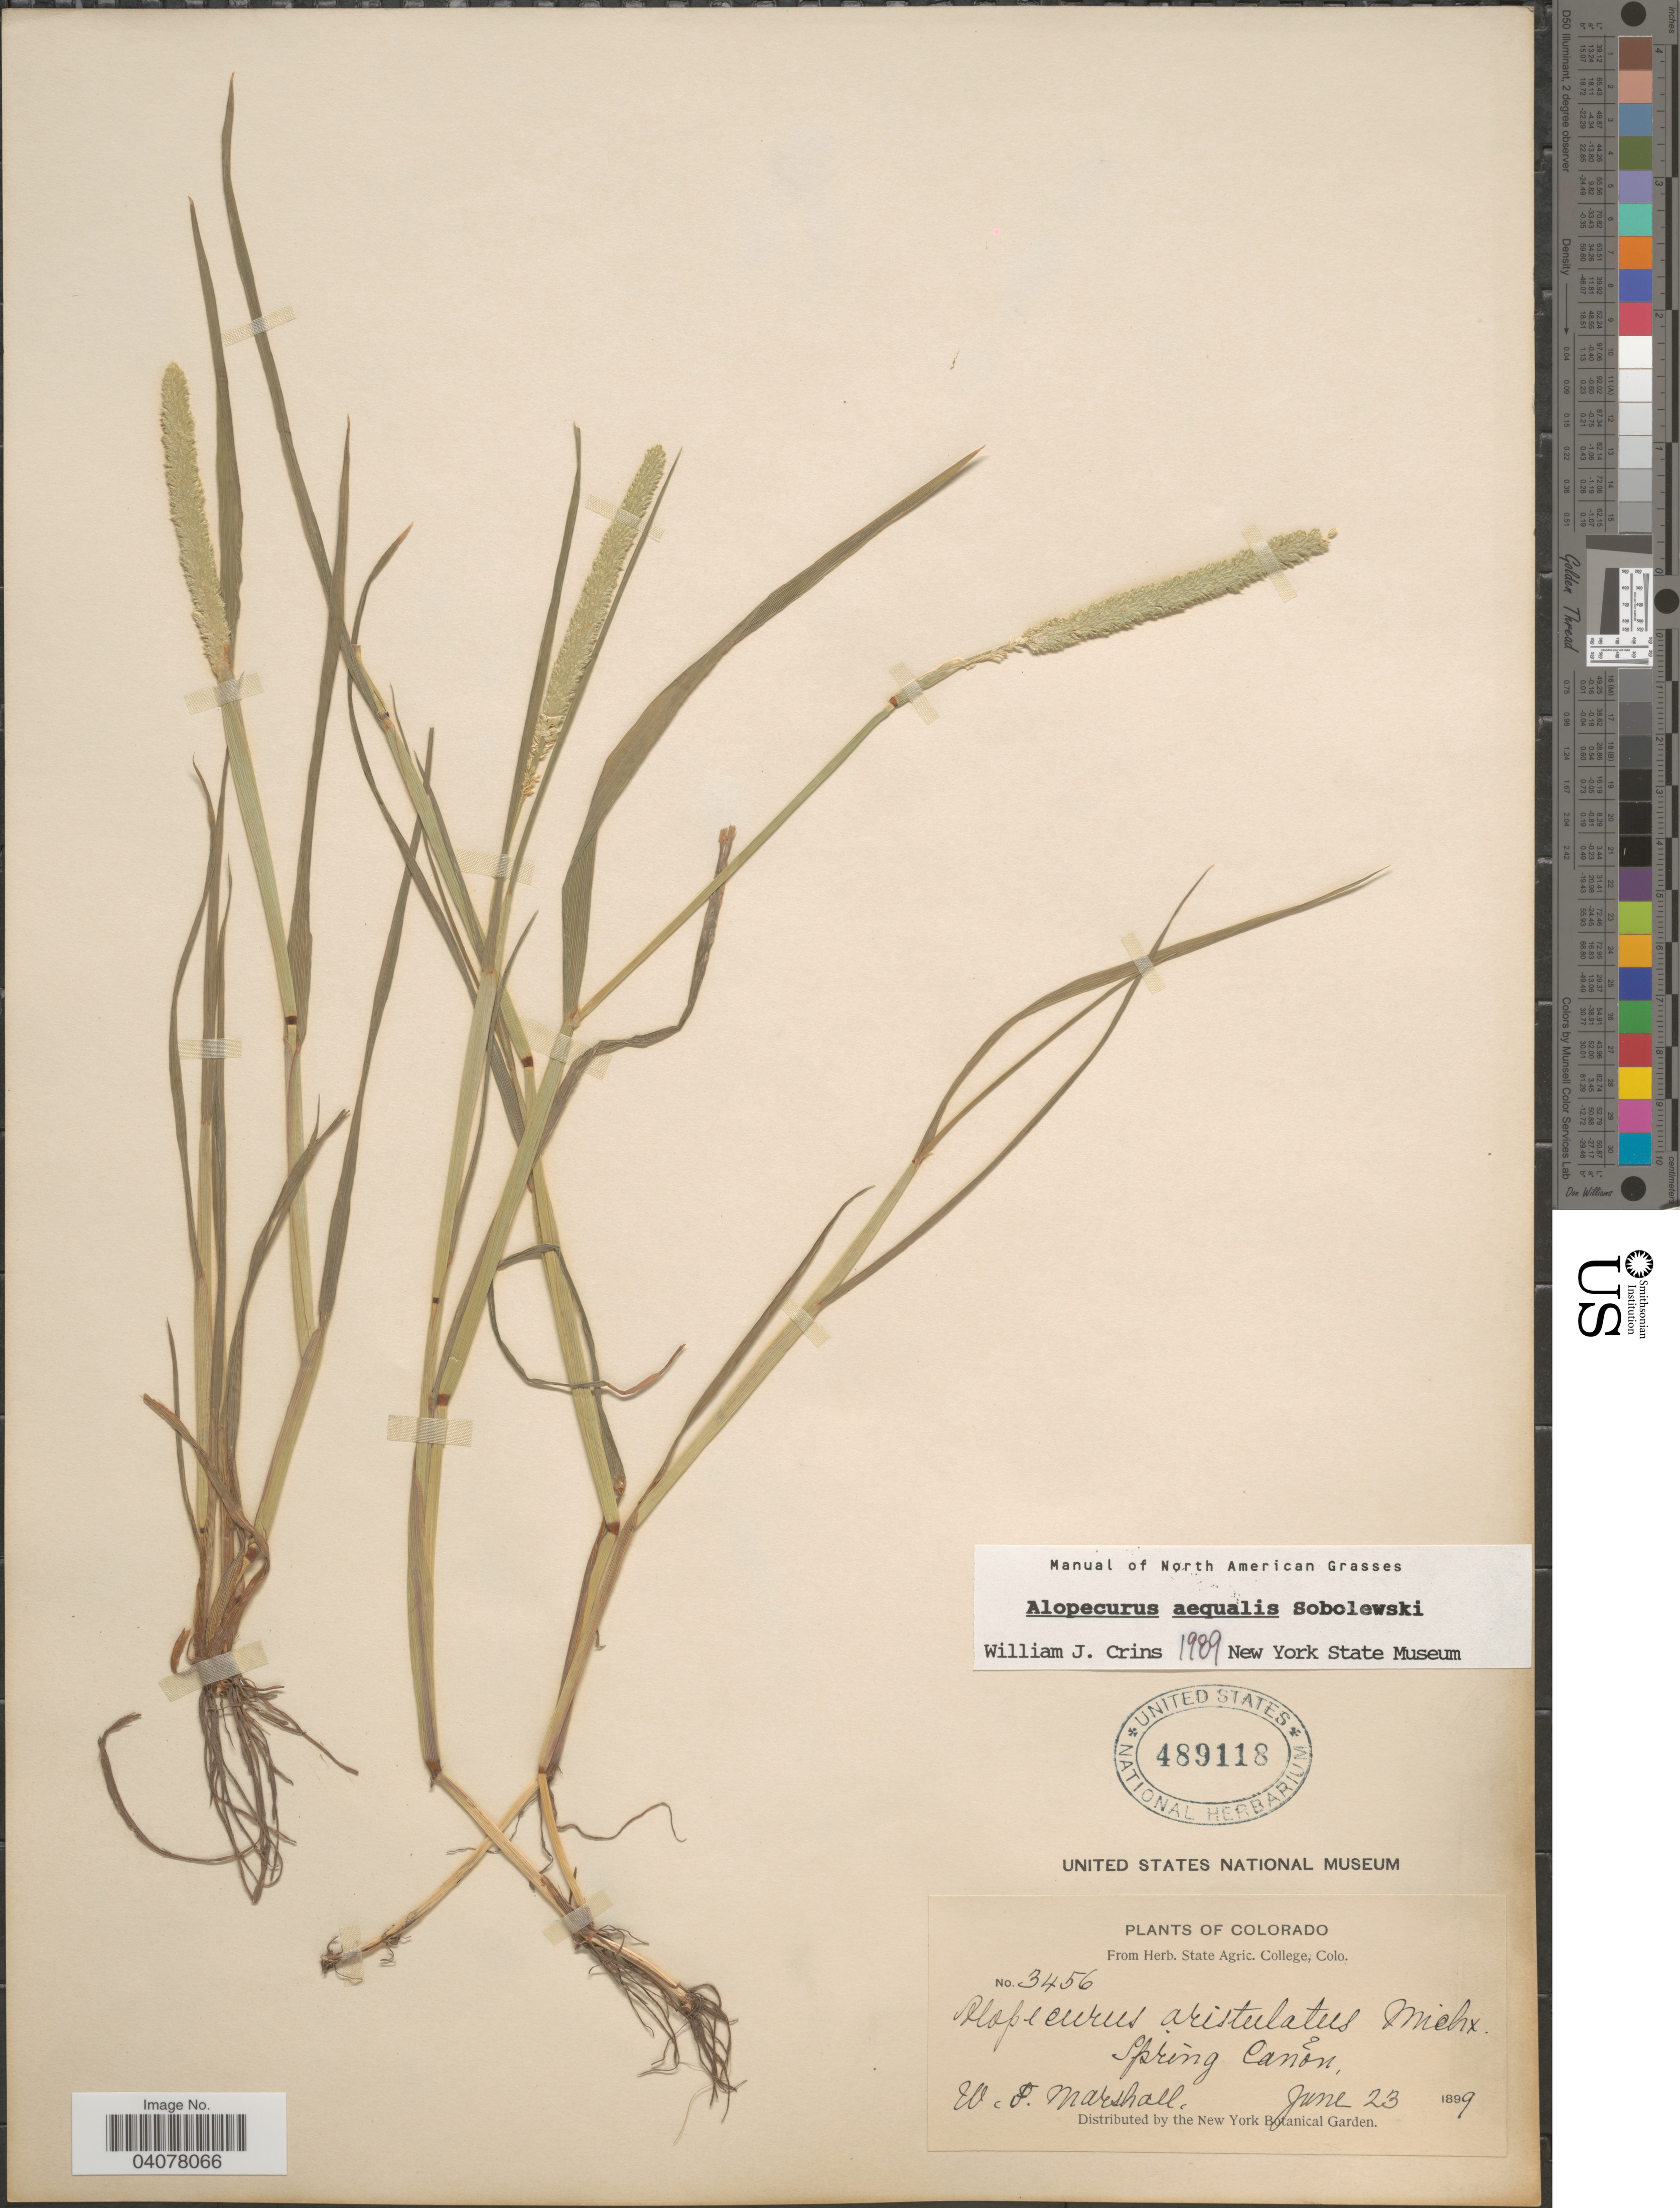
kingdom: Plantae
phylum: Tracheophyta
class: Liliopsida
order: Poales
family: Poaceae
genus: Alopecurus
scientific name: Alopecurus aequalis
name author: Sobol.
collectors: W. F. Marshall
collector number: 3456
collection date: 1899-06-23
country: United States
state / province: Colorado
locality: Spring Cañon.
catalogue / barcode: US 489118